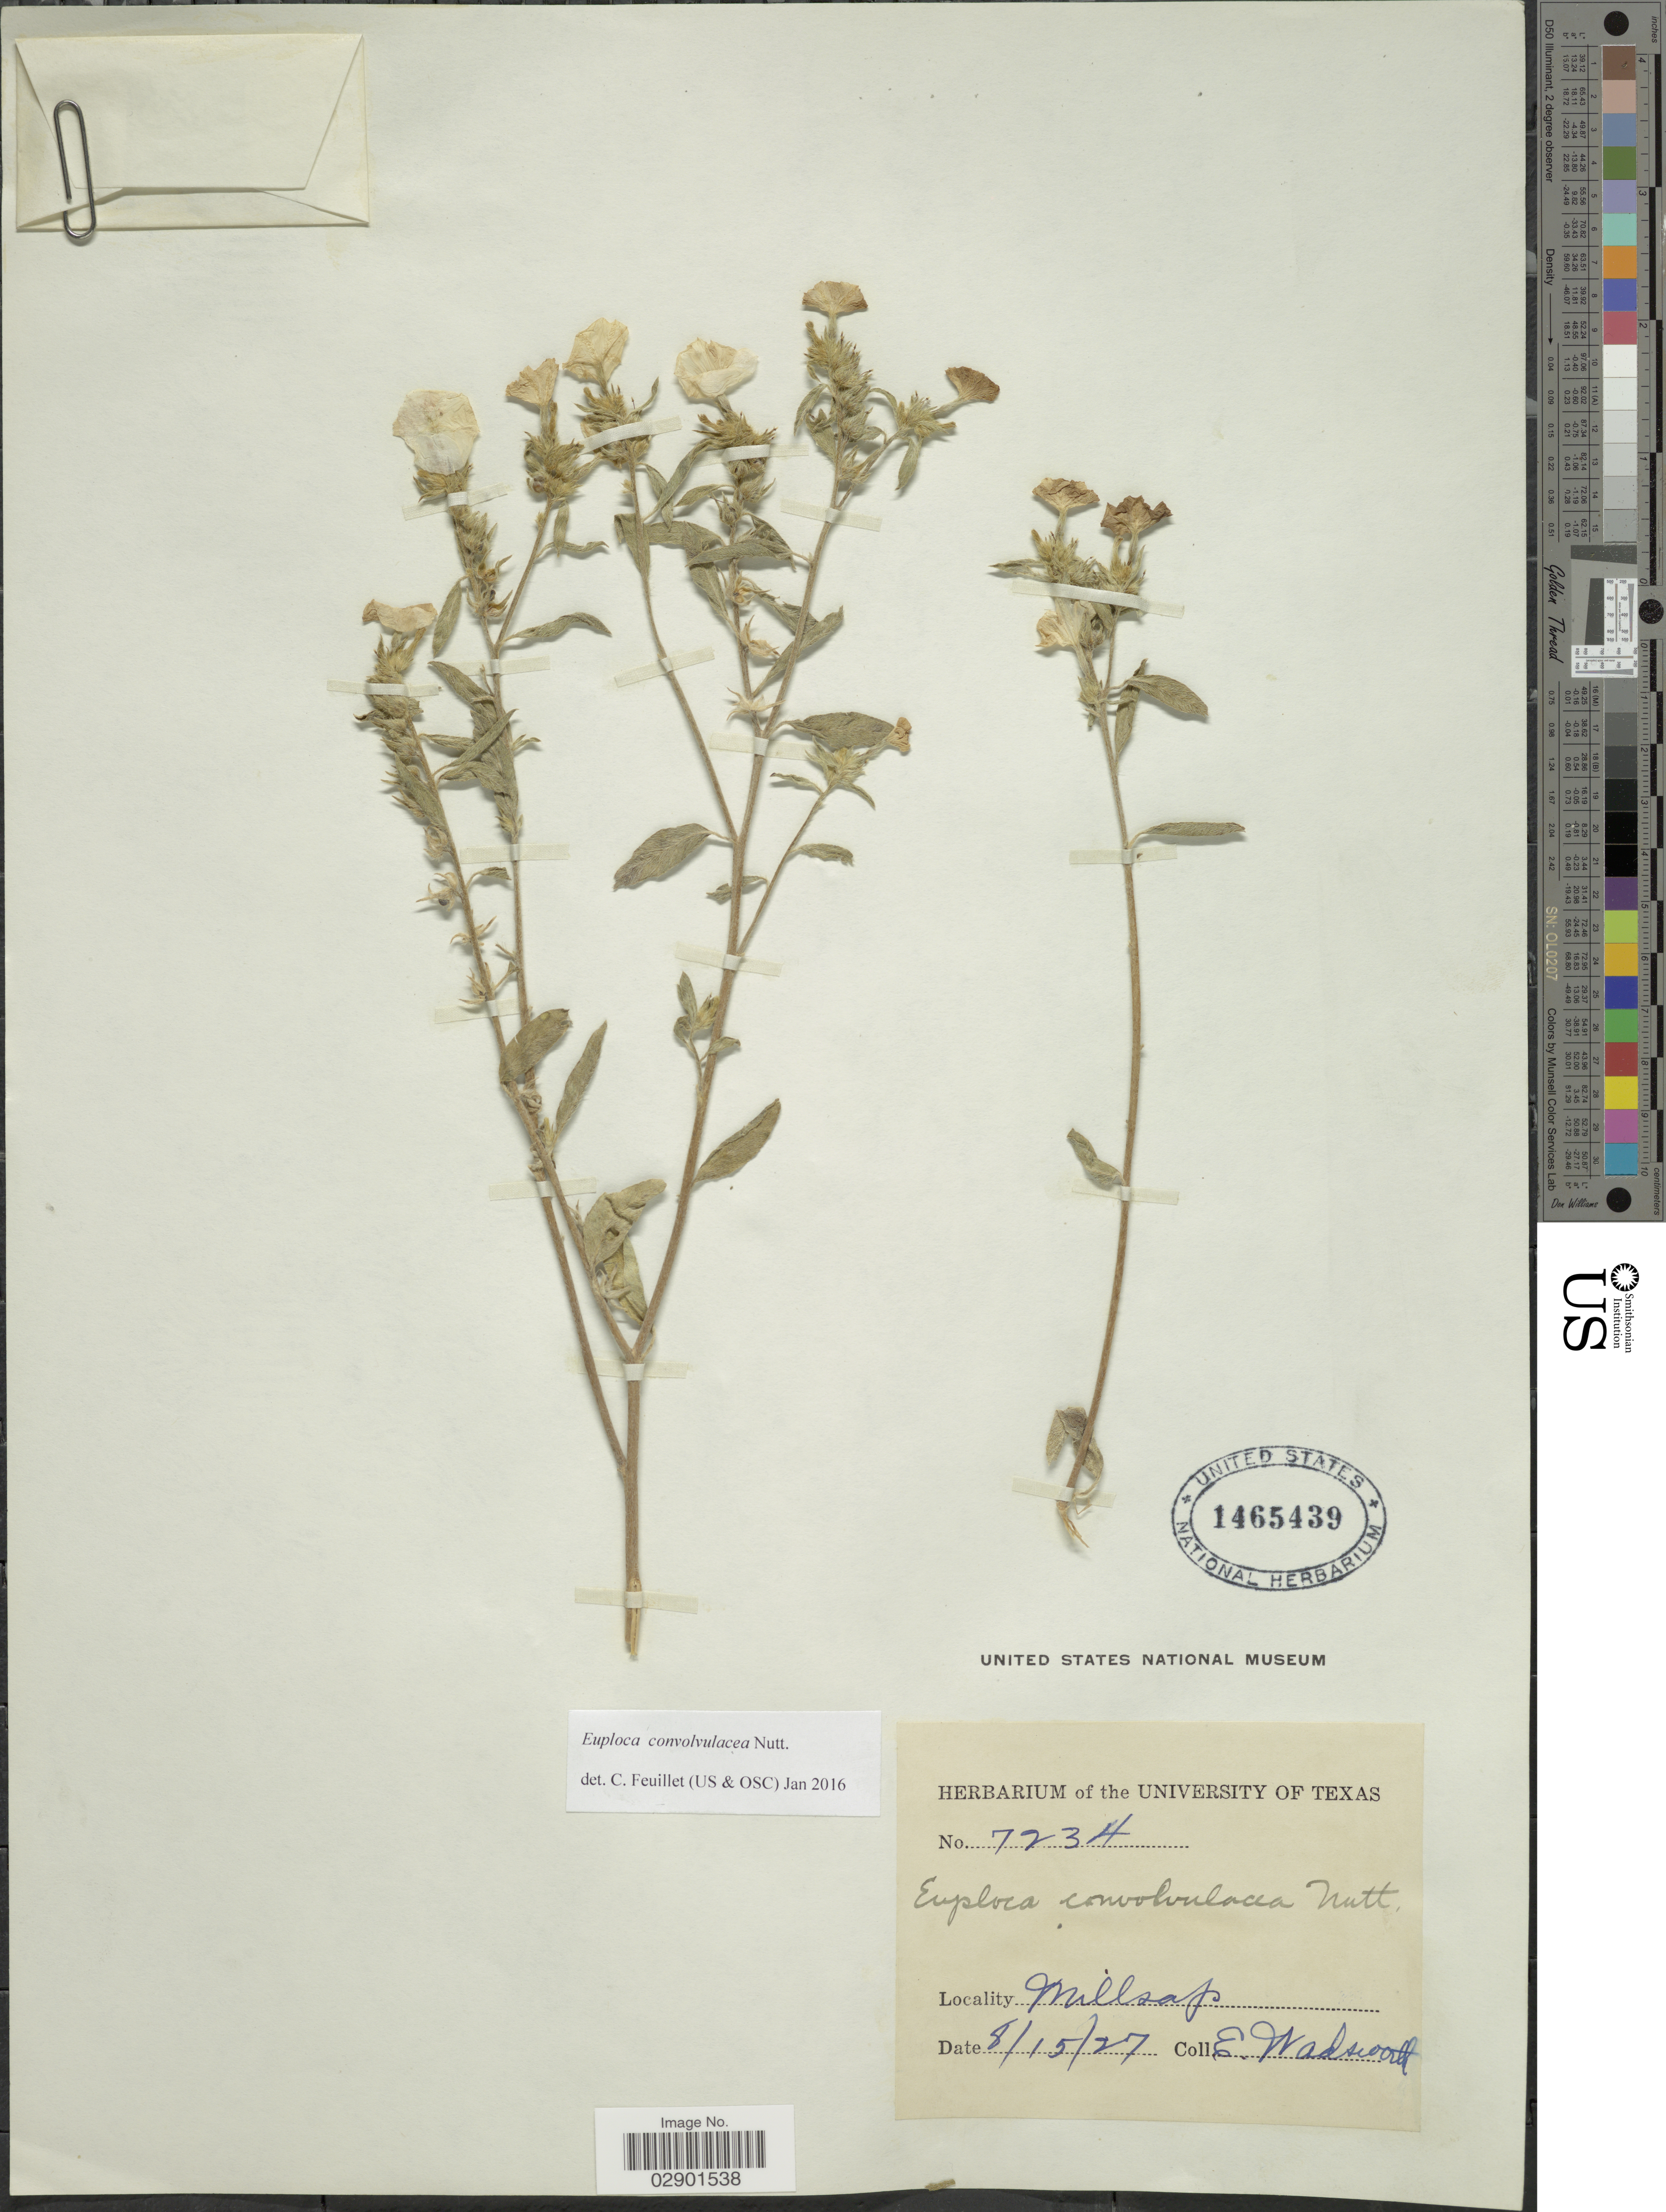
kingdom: Plantae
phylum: Tracheophyta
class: Magnoliopsida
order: Boraginales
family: Heliotropiaceae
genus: Euploca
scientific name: Euploca convolvulacea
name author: Nutt.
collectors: E. Wadsworth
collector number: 7234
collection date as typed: Transcribed d/m/y: 15/8/27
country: United States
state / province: Texas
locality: Millsap.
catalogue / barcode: US 1465439